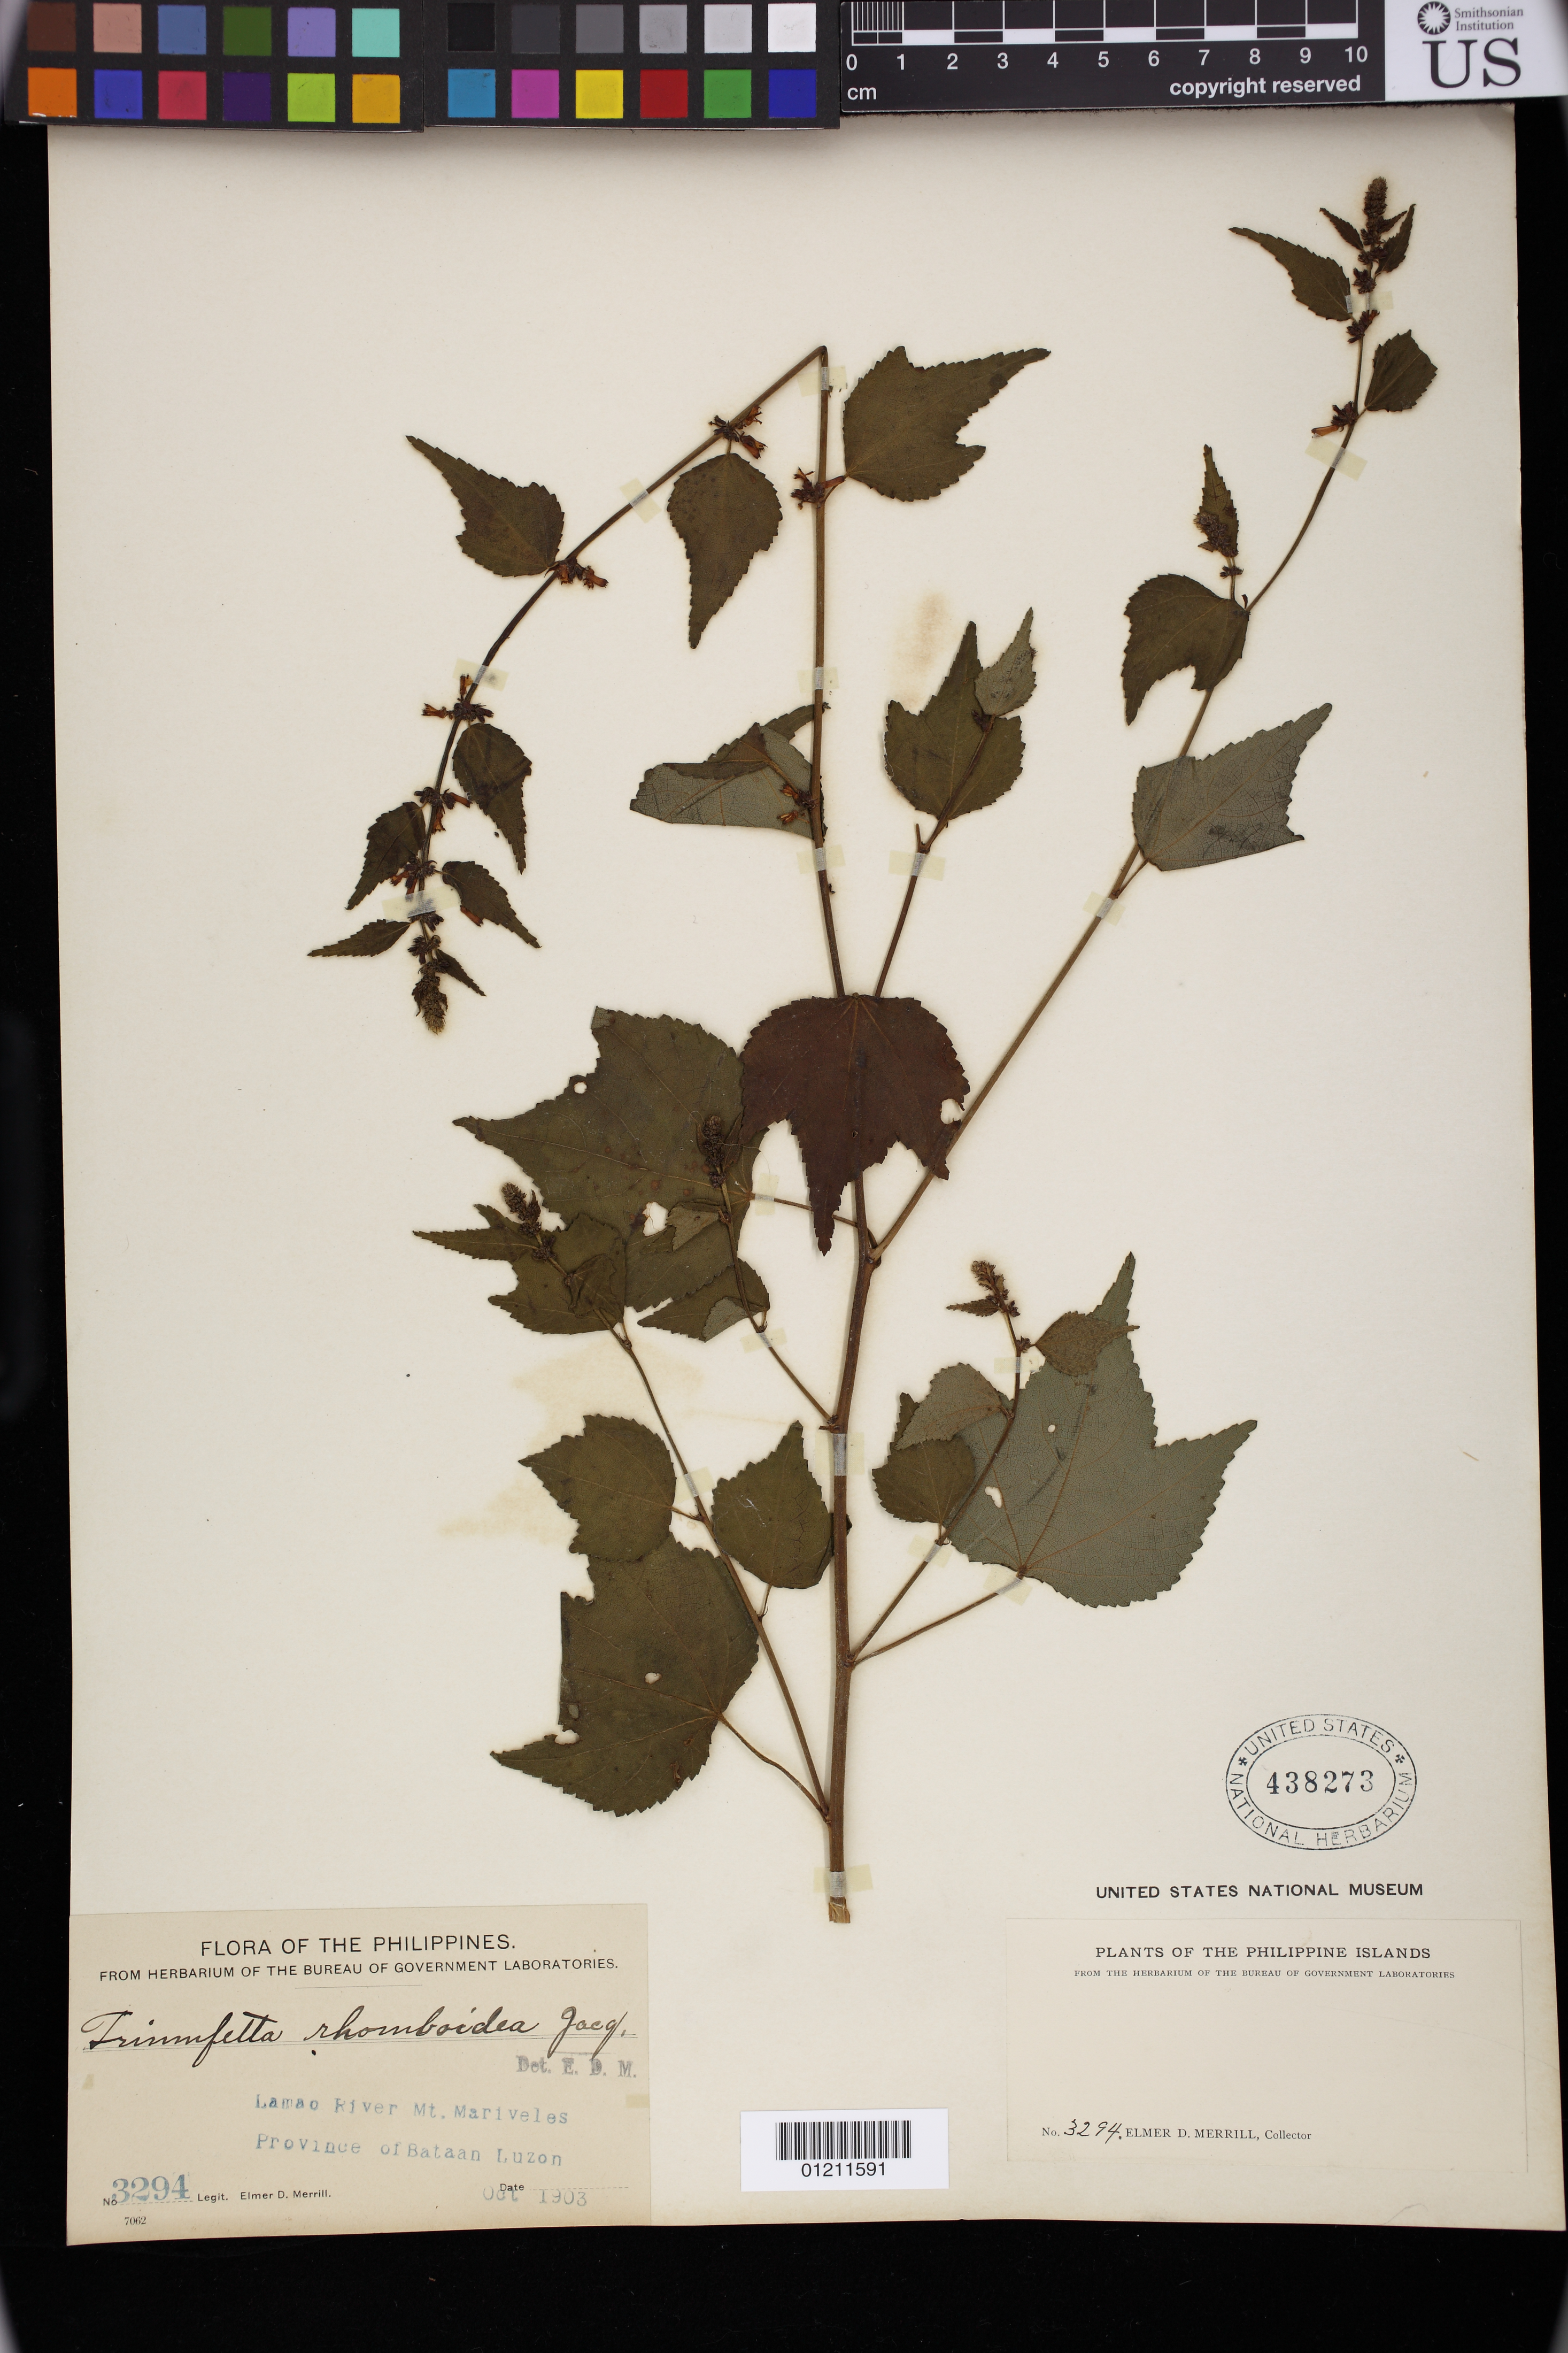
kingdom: Plantae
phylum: Tracheophyta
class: Magnoliopsida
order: Malvales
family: Malvaceae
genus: Triumfetta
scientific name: Triumfetta rhomboidea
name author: Jacq.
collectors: E. D. Merrill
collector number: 3294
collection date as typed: Oct 1903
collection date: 1903-10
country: Philippines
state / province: Central Luzon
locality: Lamao River, Mt. Mariveles. Province of Bataan Luzon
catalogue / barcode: US 438273